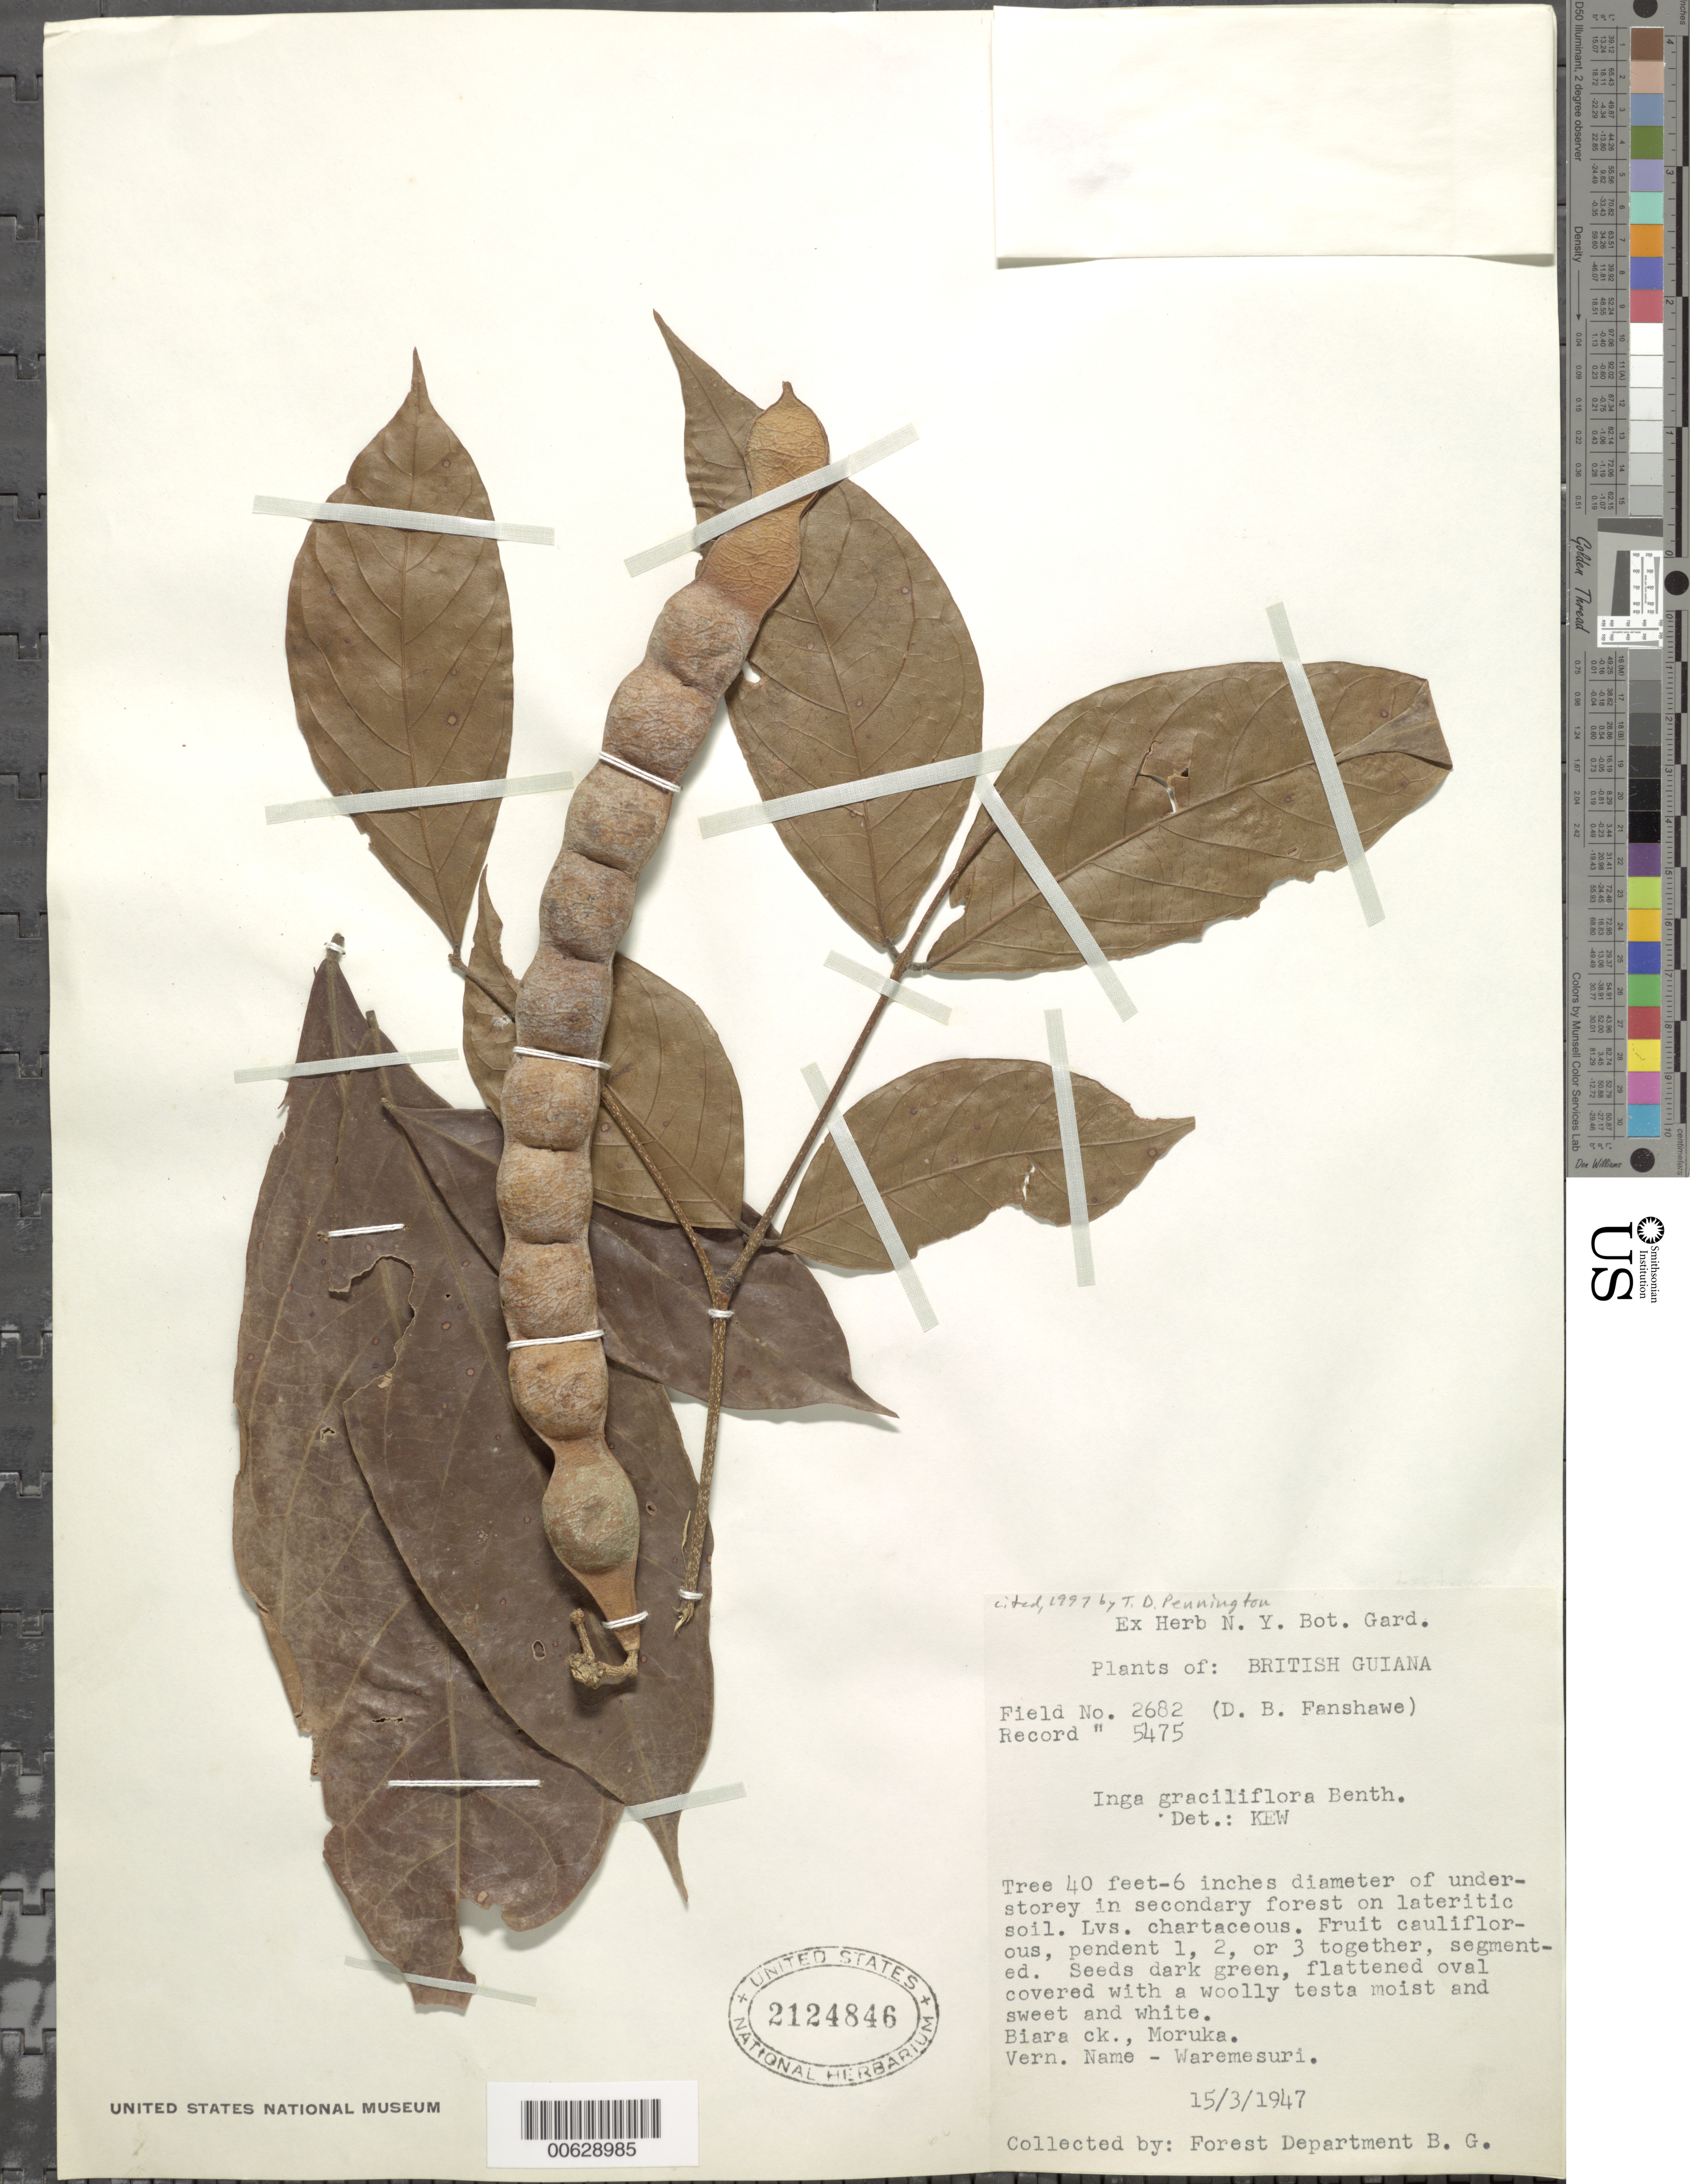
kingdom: Plantae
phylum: Tracheophyta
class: Magnoliopsida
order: Fabales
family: Fabaceae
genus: Inga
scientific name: Inga graciliflora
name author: Benth.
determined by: Pennington, T. D., (K)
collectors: Forest Dept. B. G. & British Guiana Forestry Dept.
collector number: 5475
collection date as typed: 15-Mar-47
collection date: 1947-03-15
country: Guyana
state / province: Barima-Waini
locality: Moruka, Biara Creek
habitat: Understorey in secondary forest on lateritic soil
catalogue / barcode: US 2124846